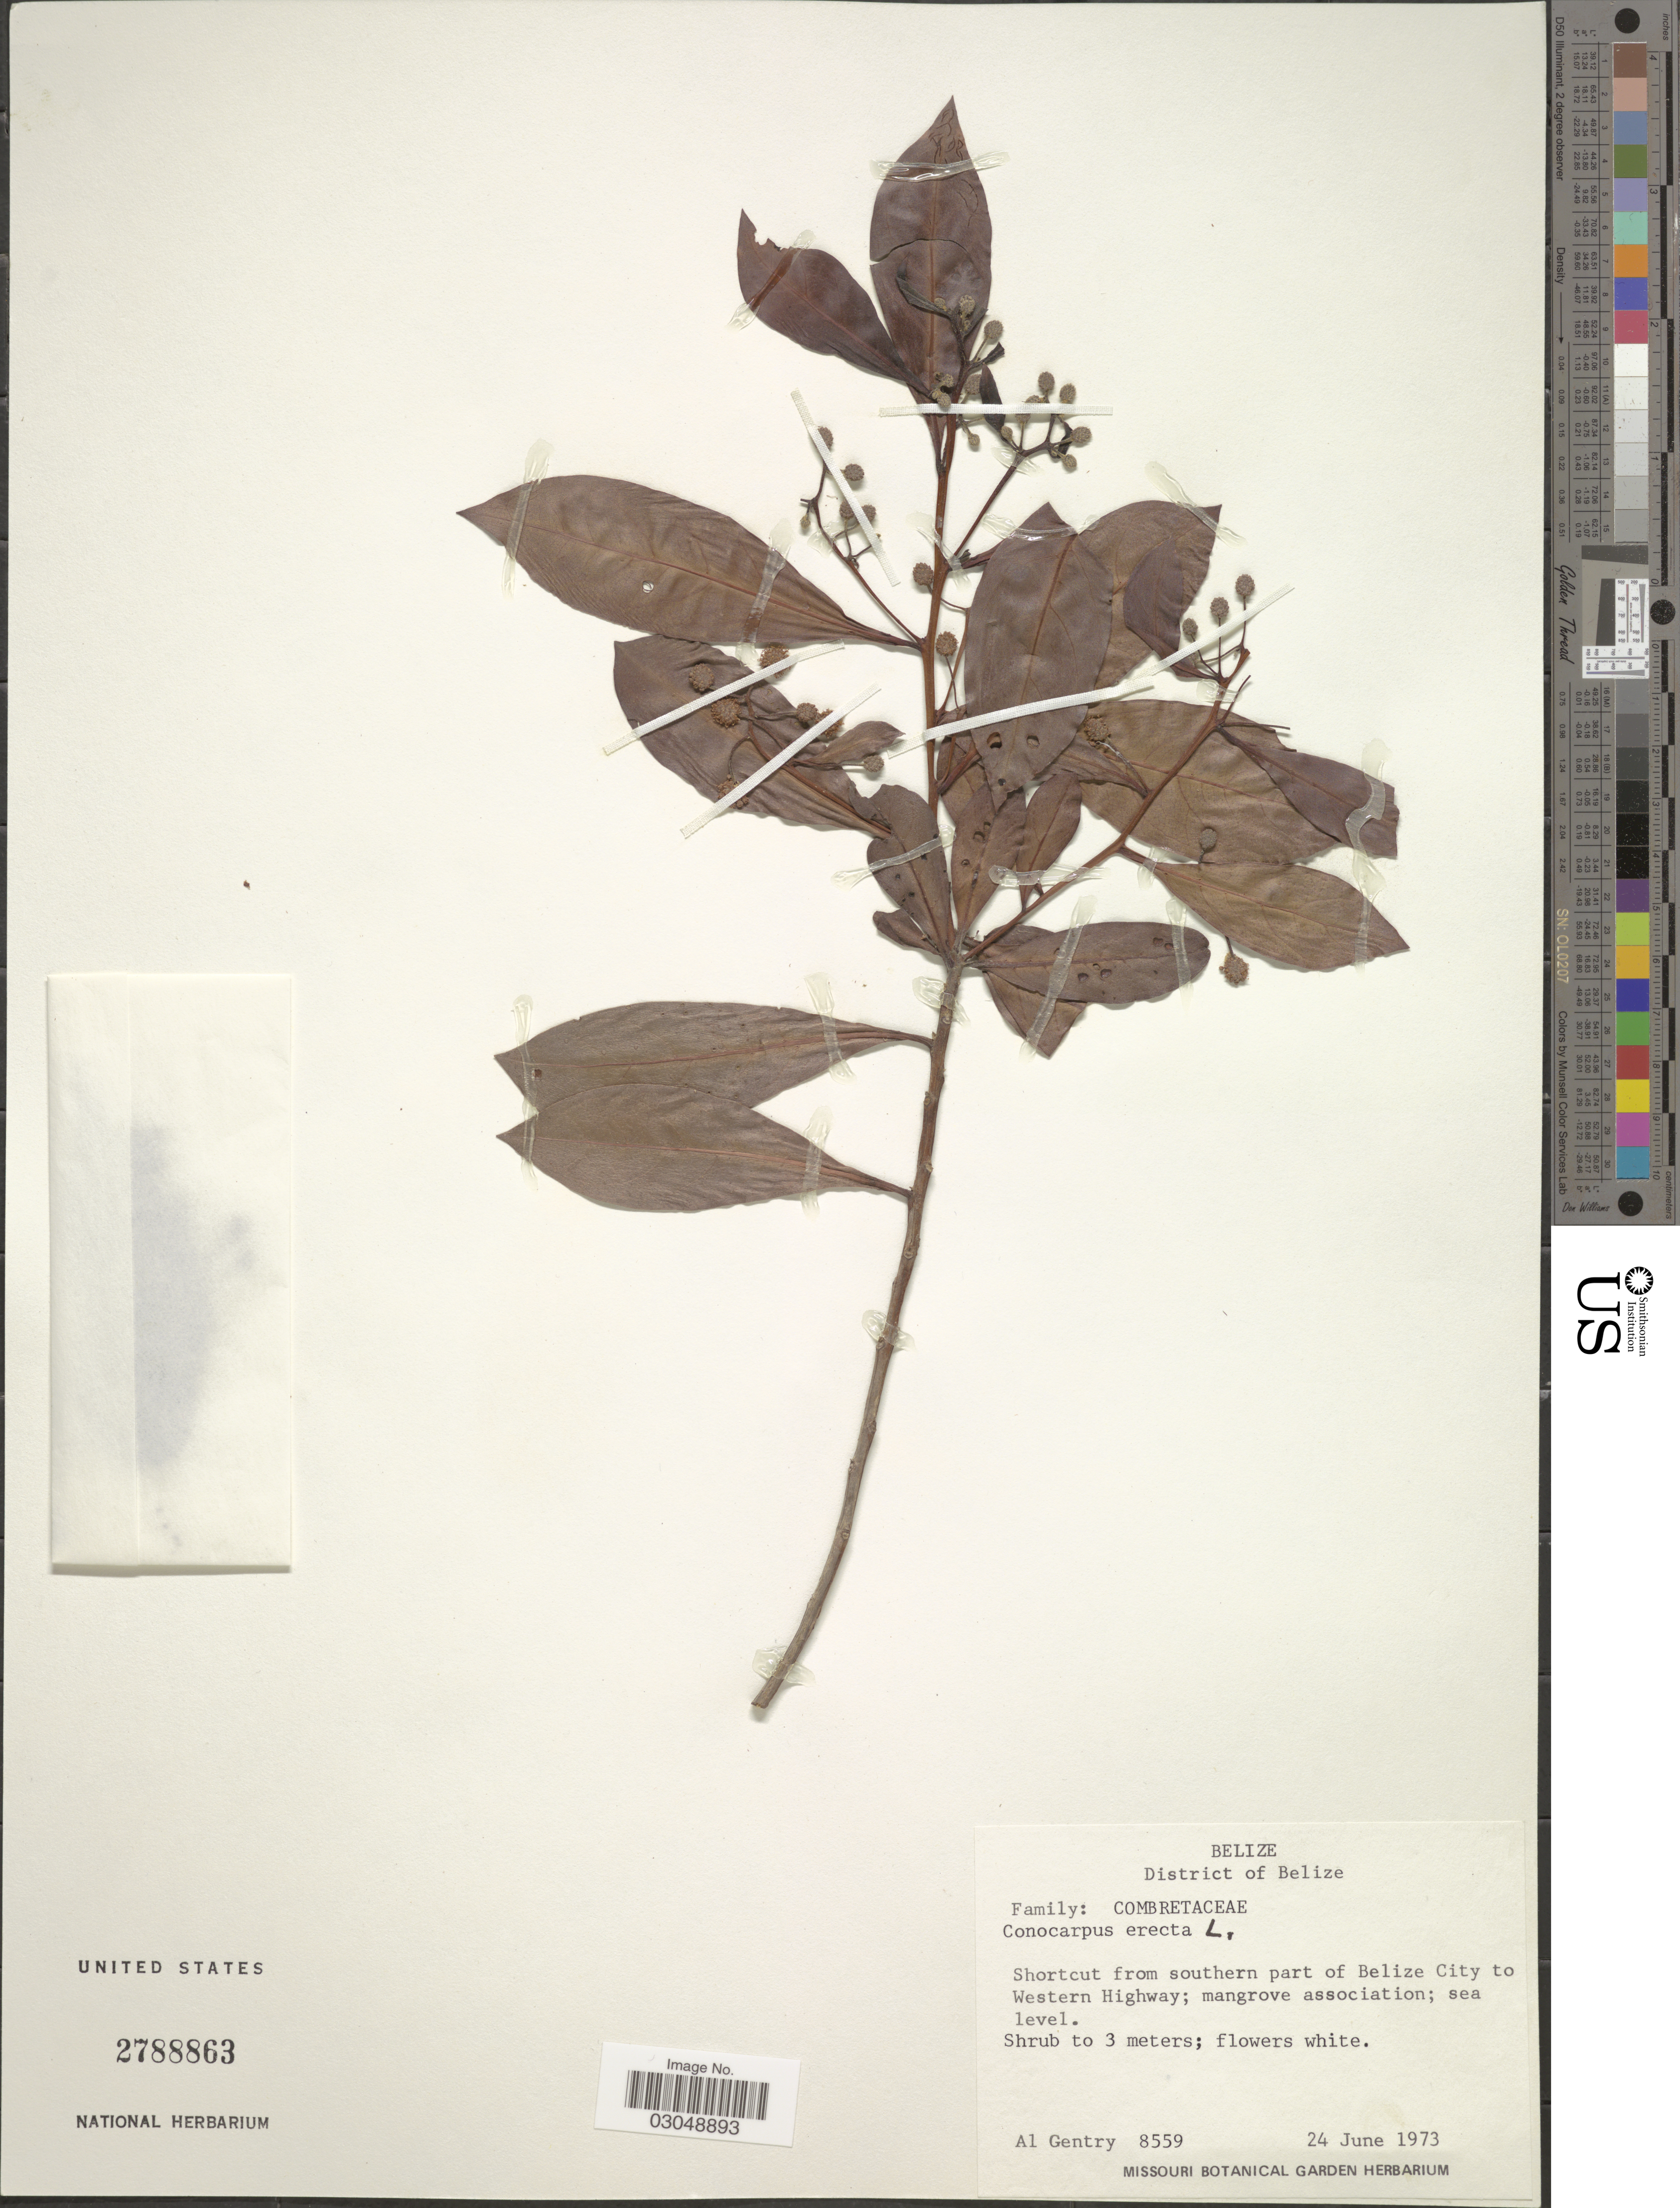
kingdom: Plantae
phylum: Tracheophyta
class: Magnoliopsida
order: Myrtales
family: Combretaceae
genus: Conocarpus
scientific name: Conocarpus erectus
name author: L.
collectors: A. H. Gentry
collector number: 8559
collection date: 1973-06-24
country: Belize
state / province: Belize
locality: District of Belize. Shortcut from southern part of Belize City to Western Highway.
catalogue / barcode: US 2788863